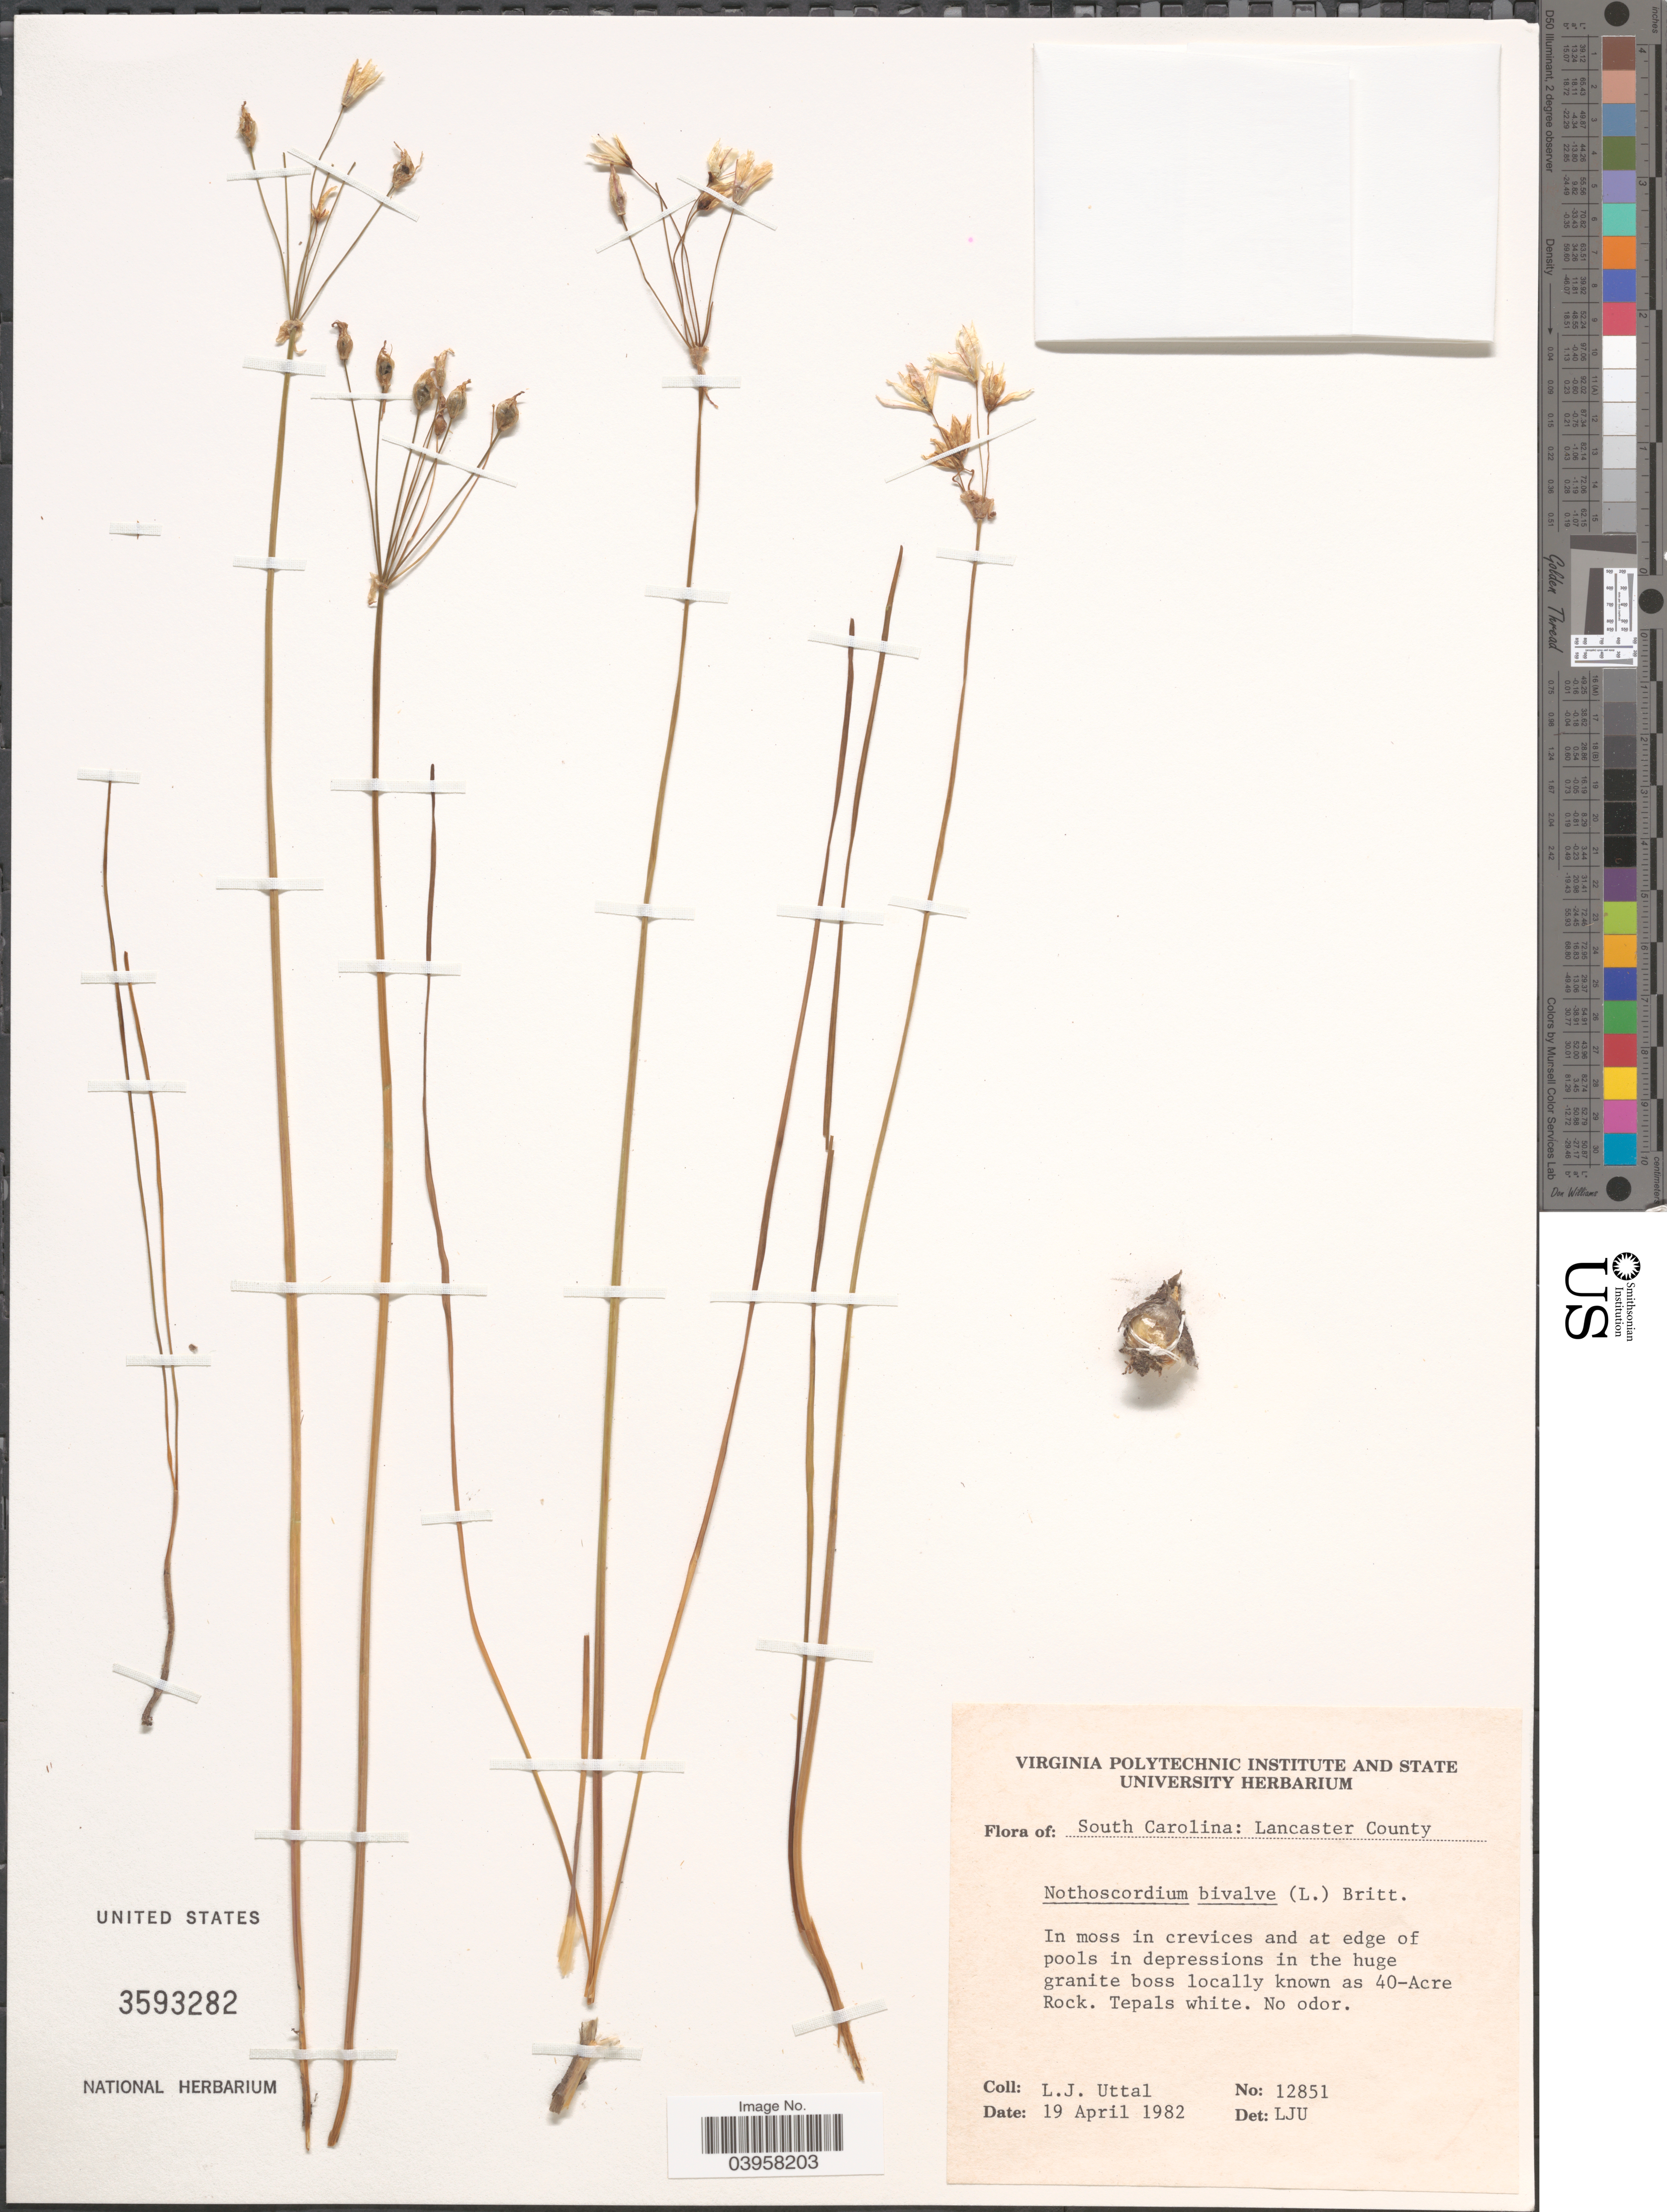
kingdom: Plantae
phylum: Tracheophyta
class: Liliopsida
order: Asparagales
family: Amaryllidaceae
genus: Nothoscordum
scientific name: Nothoscordum bivalve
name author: (L.) Britton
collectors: L. Uttal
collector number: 12851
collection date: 1982-04-19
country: United States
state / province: South Carolina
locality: Lancaster County. In moss in crevices and at edge of pools in depressions in the huge granite boss locally known as 40-Acre Rock.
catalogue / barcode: US 3593282